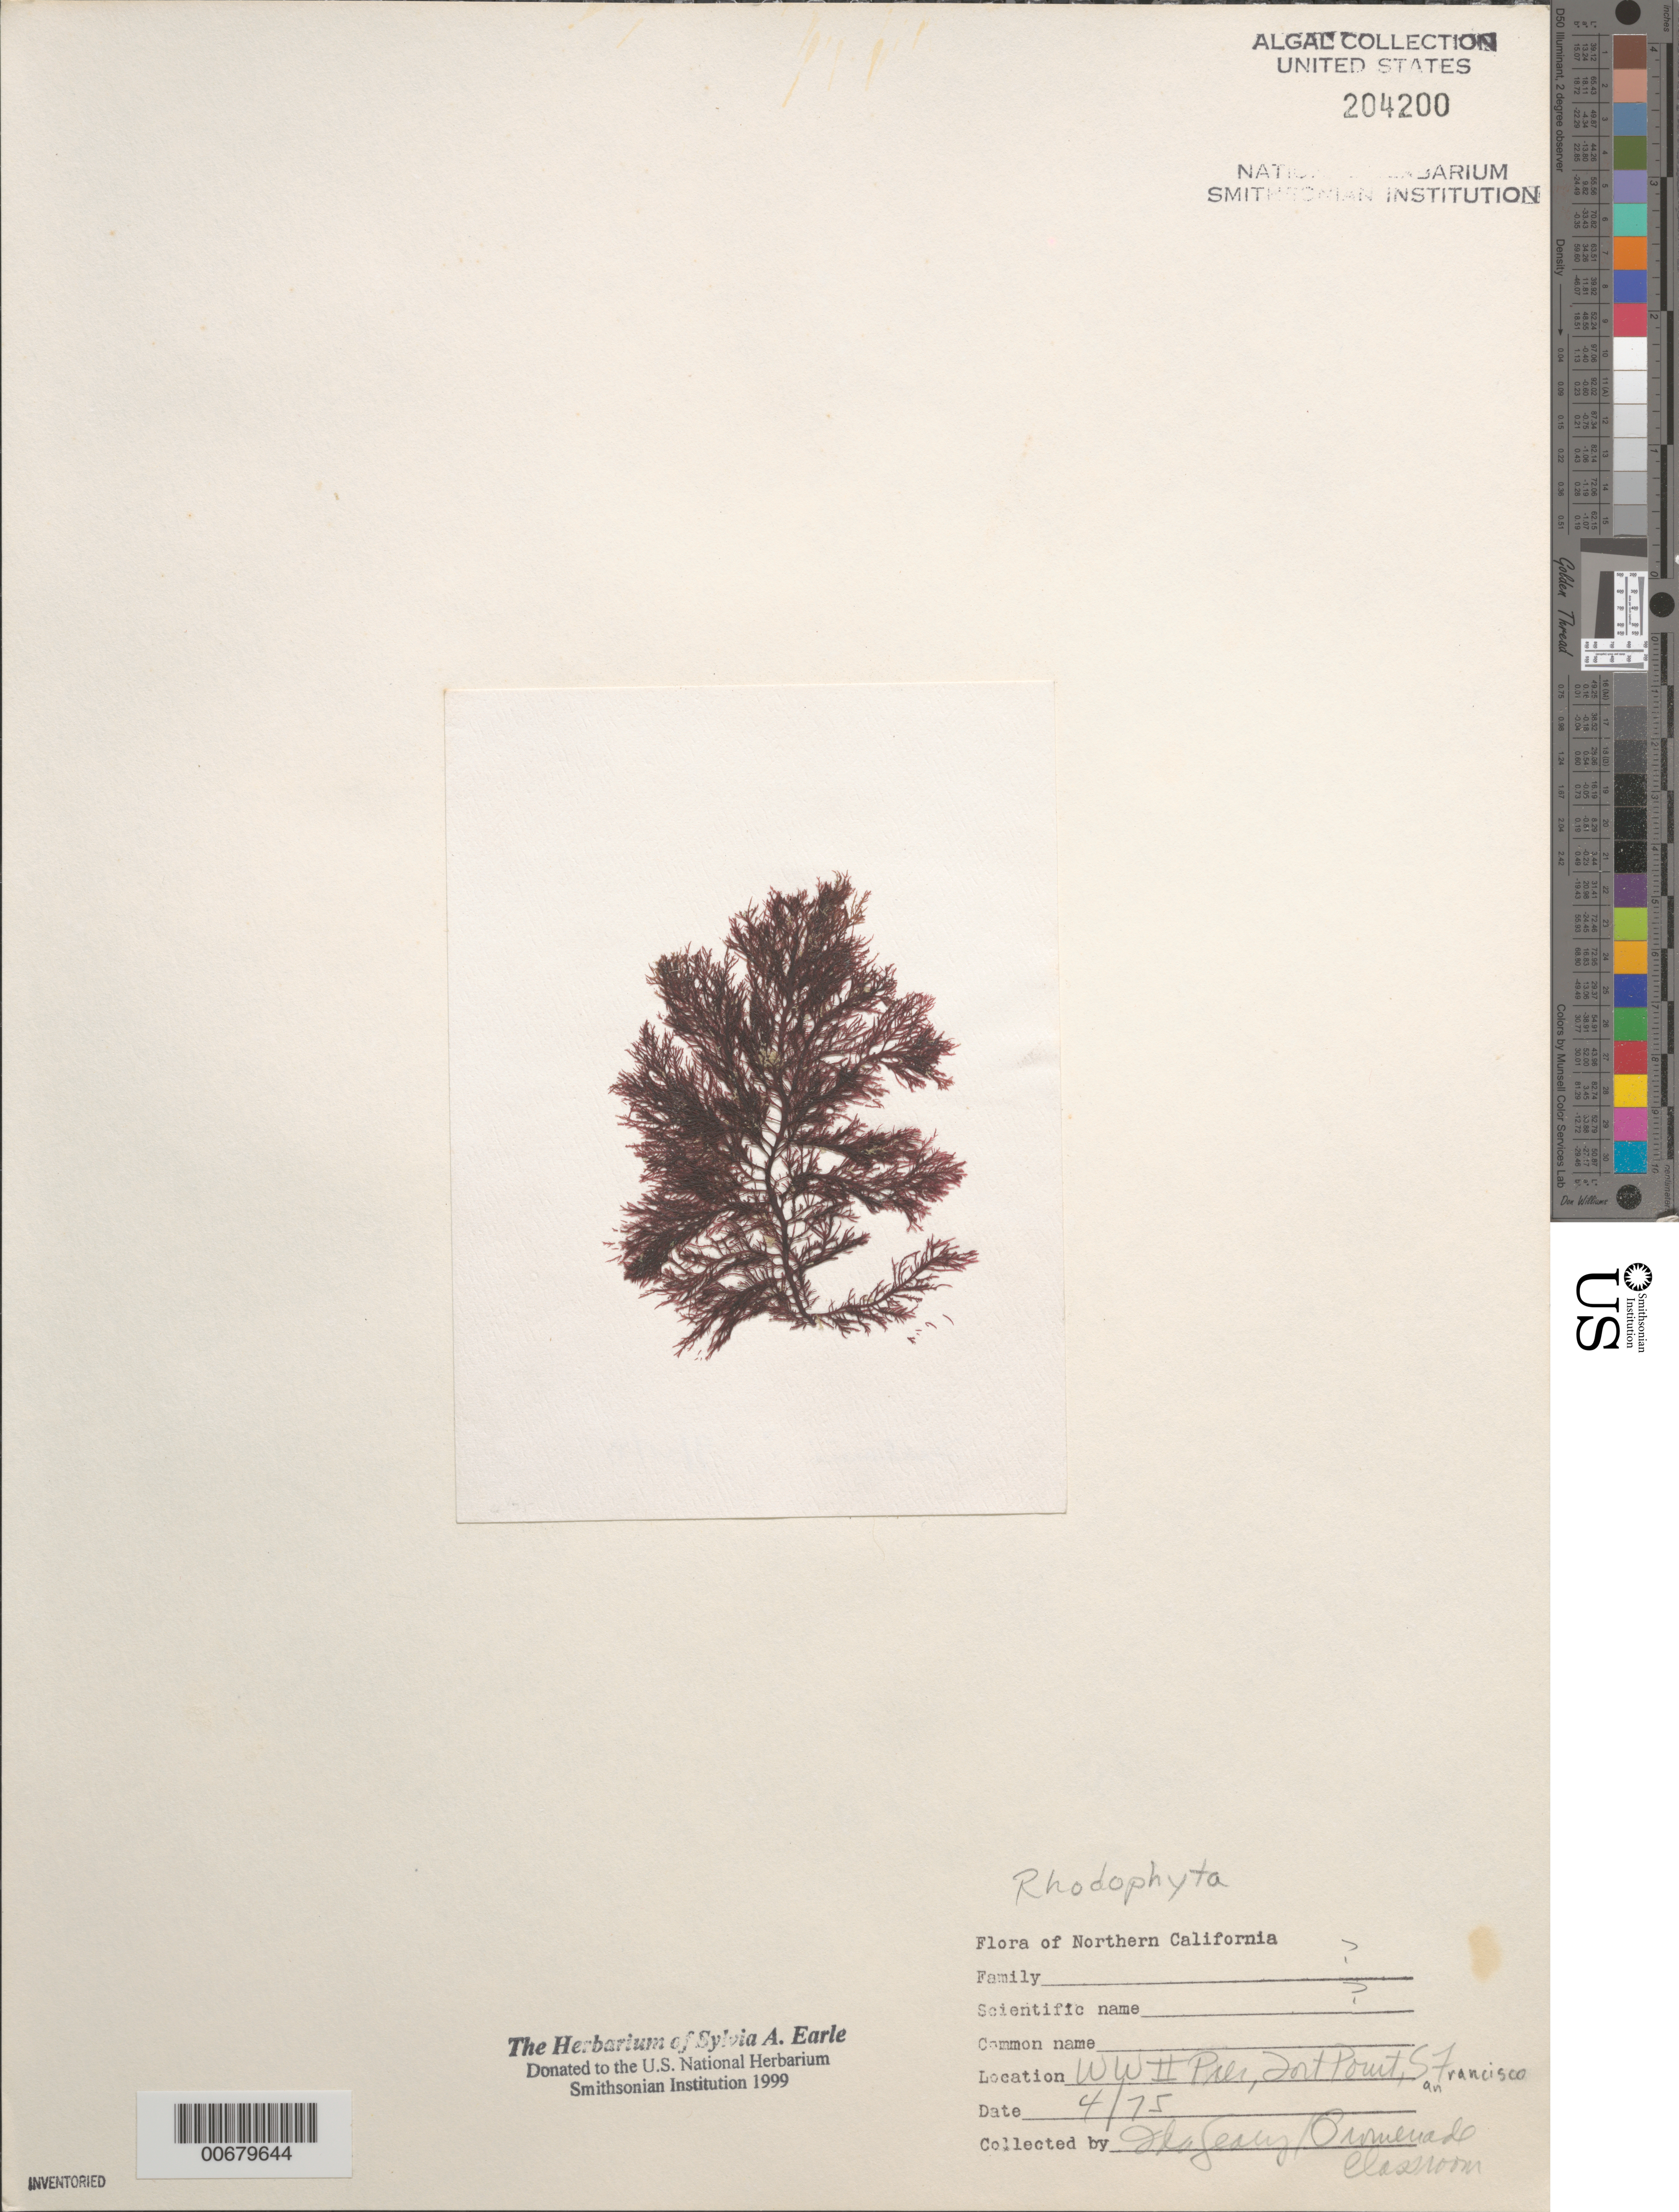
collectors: I. Geary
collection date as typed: Apr 1975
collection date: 1975-04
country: United States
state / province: California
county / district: San Francisco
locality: San Francisco, Fort Point, World War II Pier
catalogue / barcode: US 204200